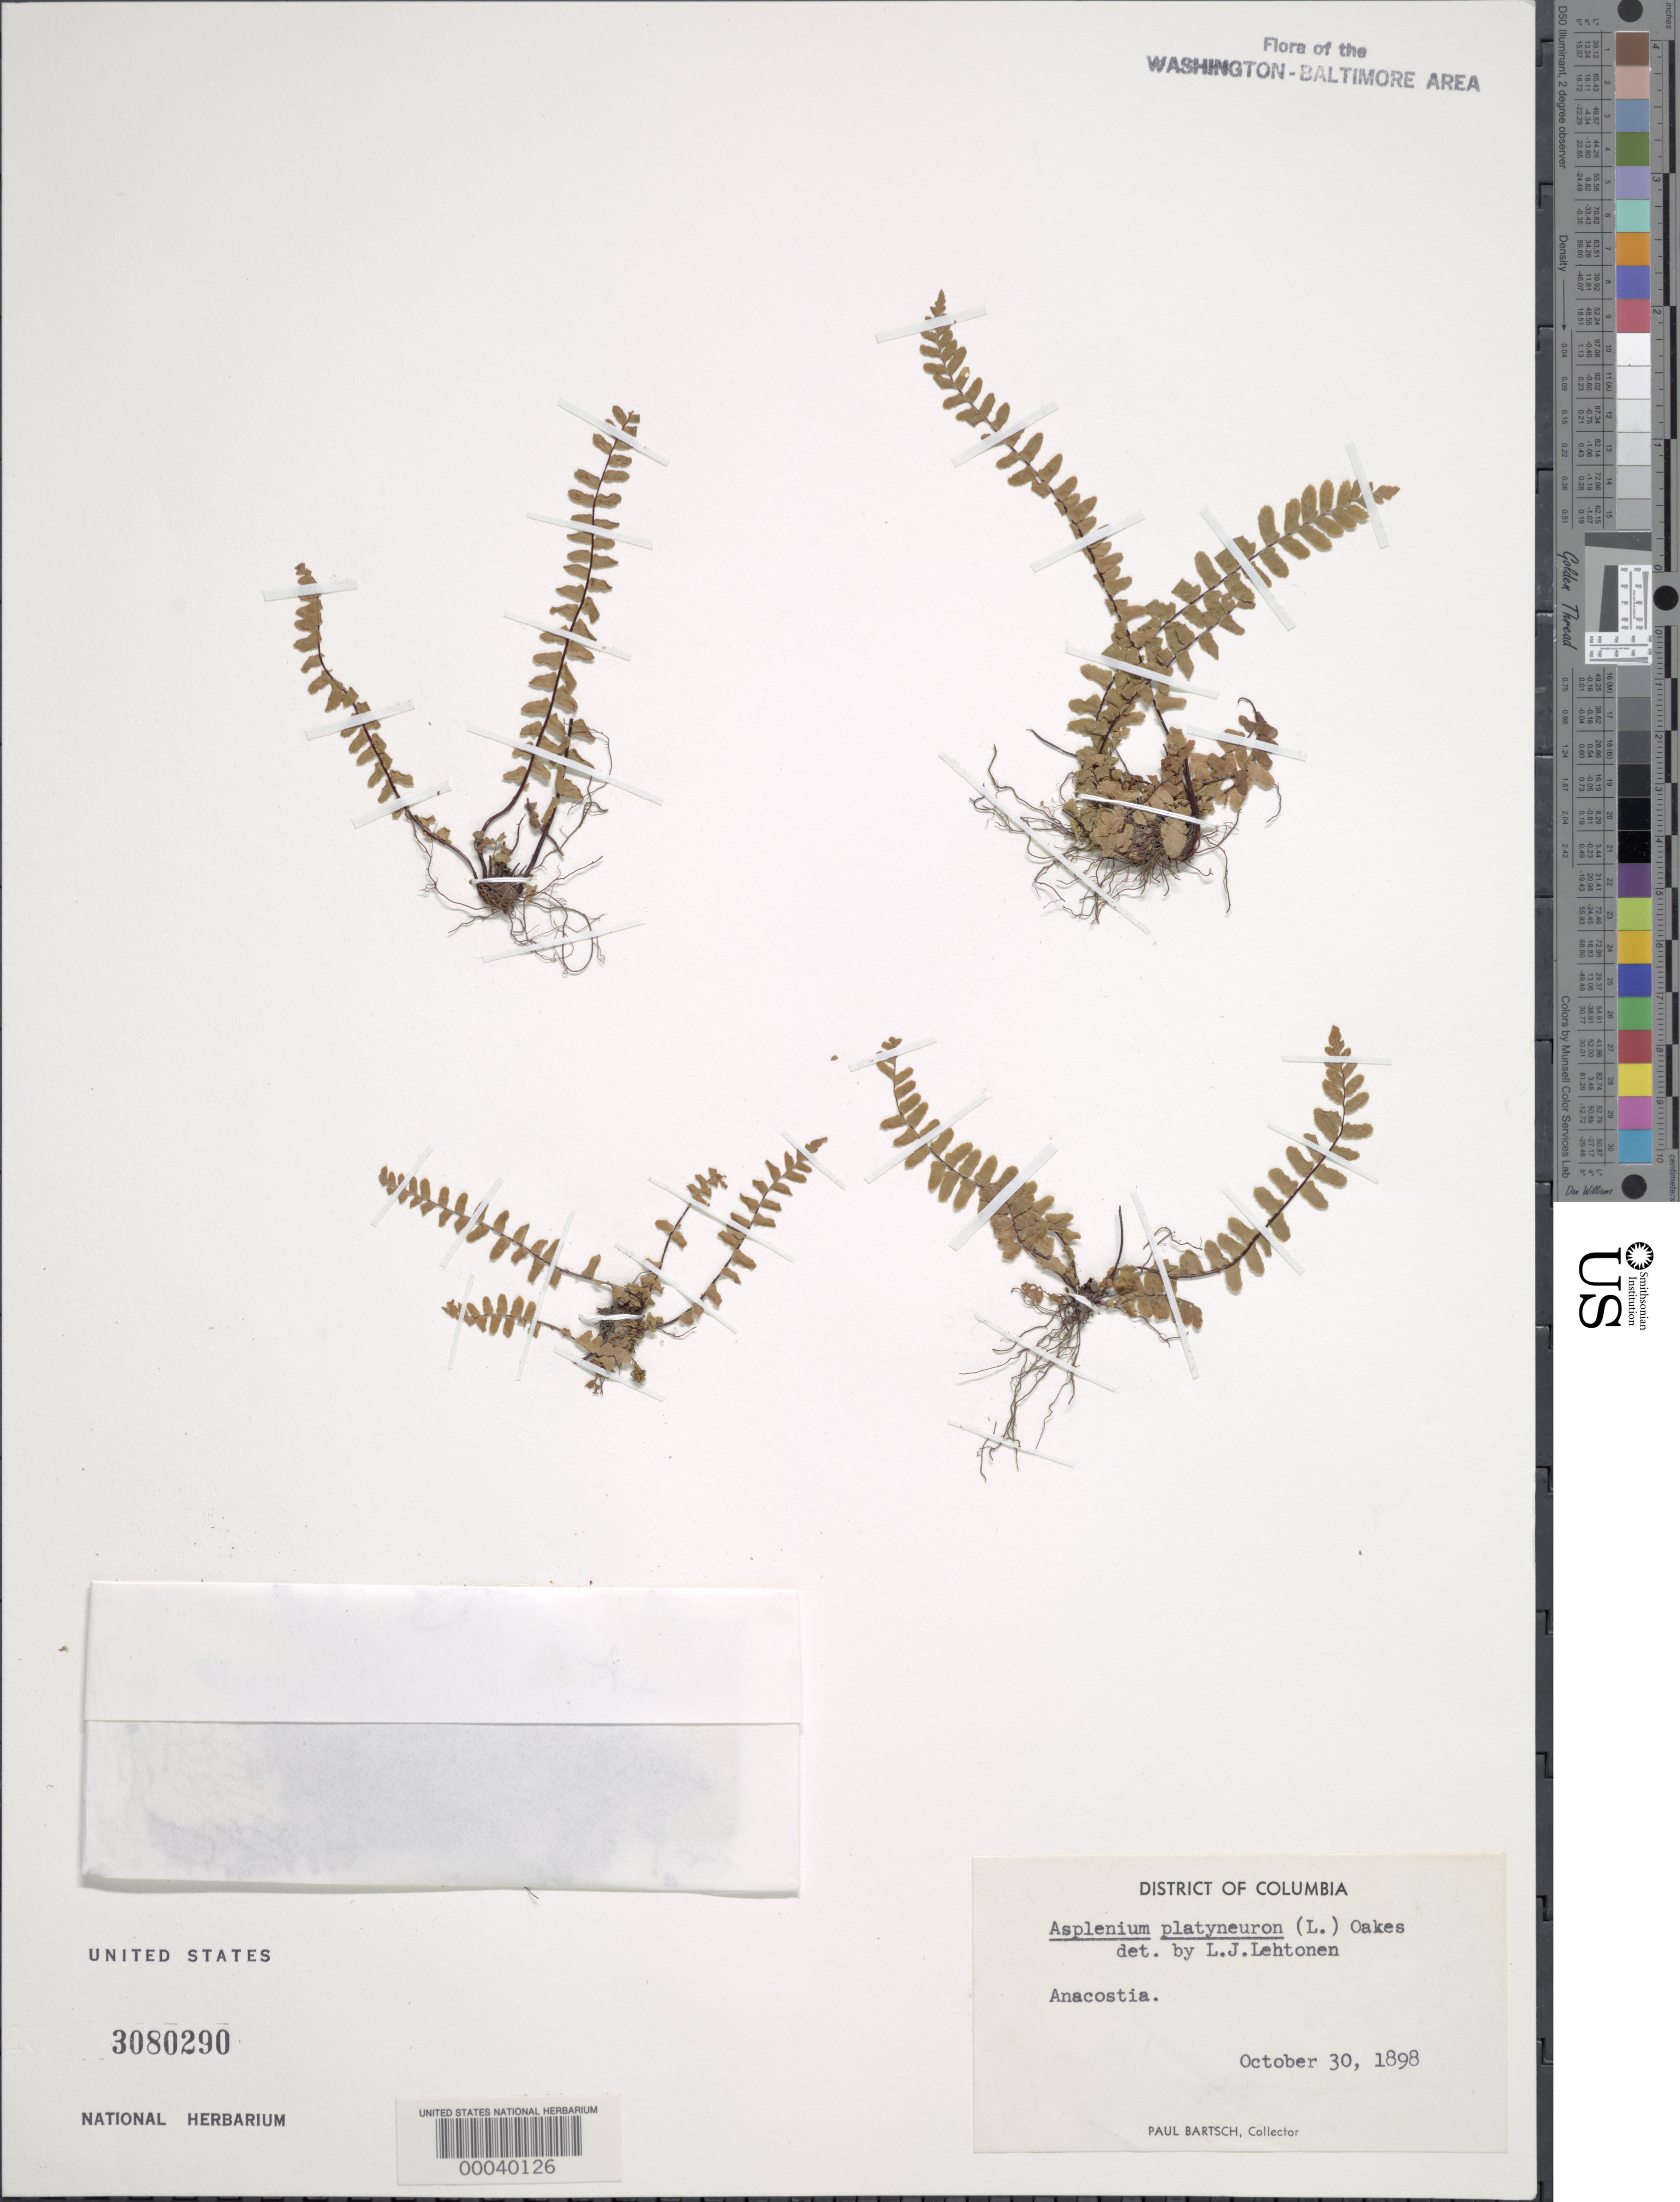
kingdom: Plantae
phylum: Tracheophyta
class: Polypodiopsida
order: Polypodiales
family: Aspleniaceae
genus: Asplenium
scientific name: Asplenium platyneuron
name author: (L.) Britton, Stearns & Poggenb.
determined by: Lehtonen, L.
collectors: P. Bartsch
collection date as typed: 30 Oct 1898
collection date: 1898-10-30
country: United States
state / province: District of Columbia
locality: Anacostia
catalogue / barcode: US 3080290